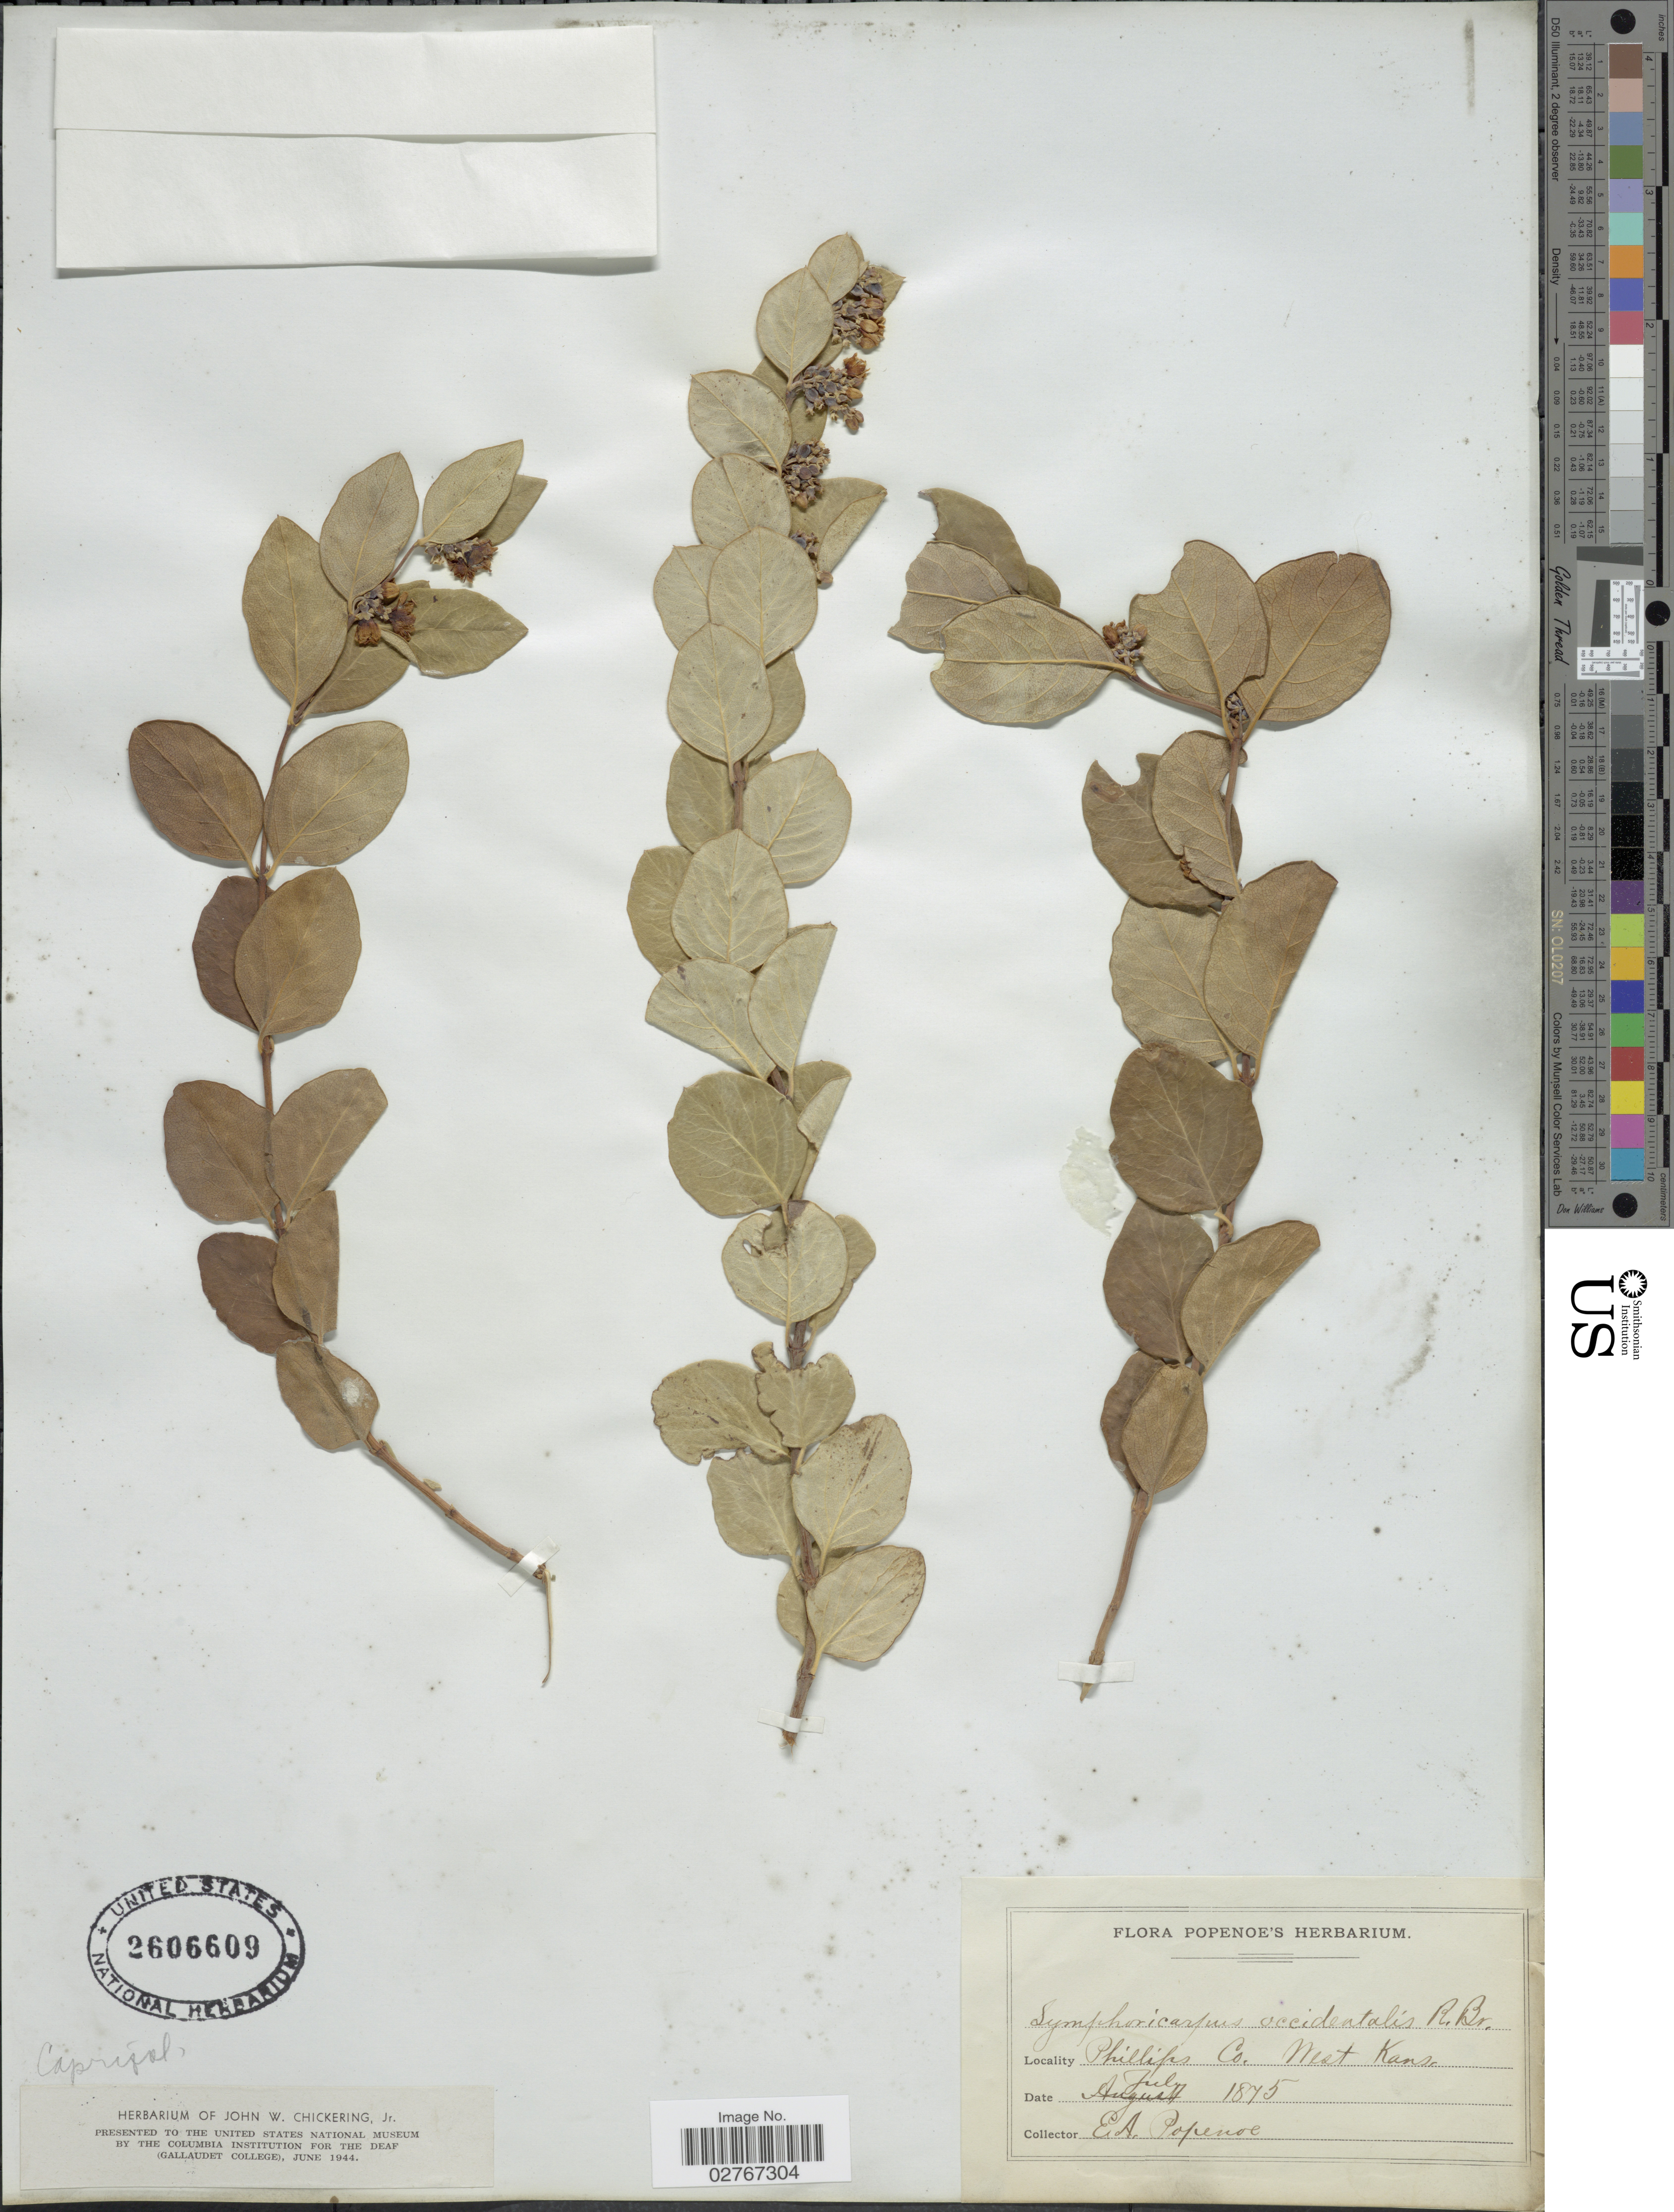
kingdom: Plantae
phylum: Tracheophyta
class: Magnoliopsida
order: Dipsacales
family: Caprifoliaceae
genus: Symphoricarpos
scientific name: Symphoricarpos occidentalis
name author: (R. Br.) Hook.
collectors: E. A. Popenoe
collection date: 1875-07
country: United States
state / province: Kansas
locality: Phillips Co. West Kans.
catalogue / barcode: US 2606609